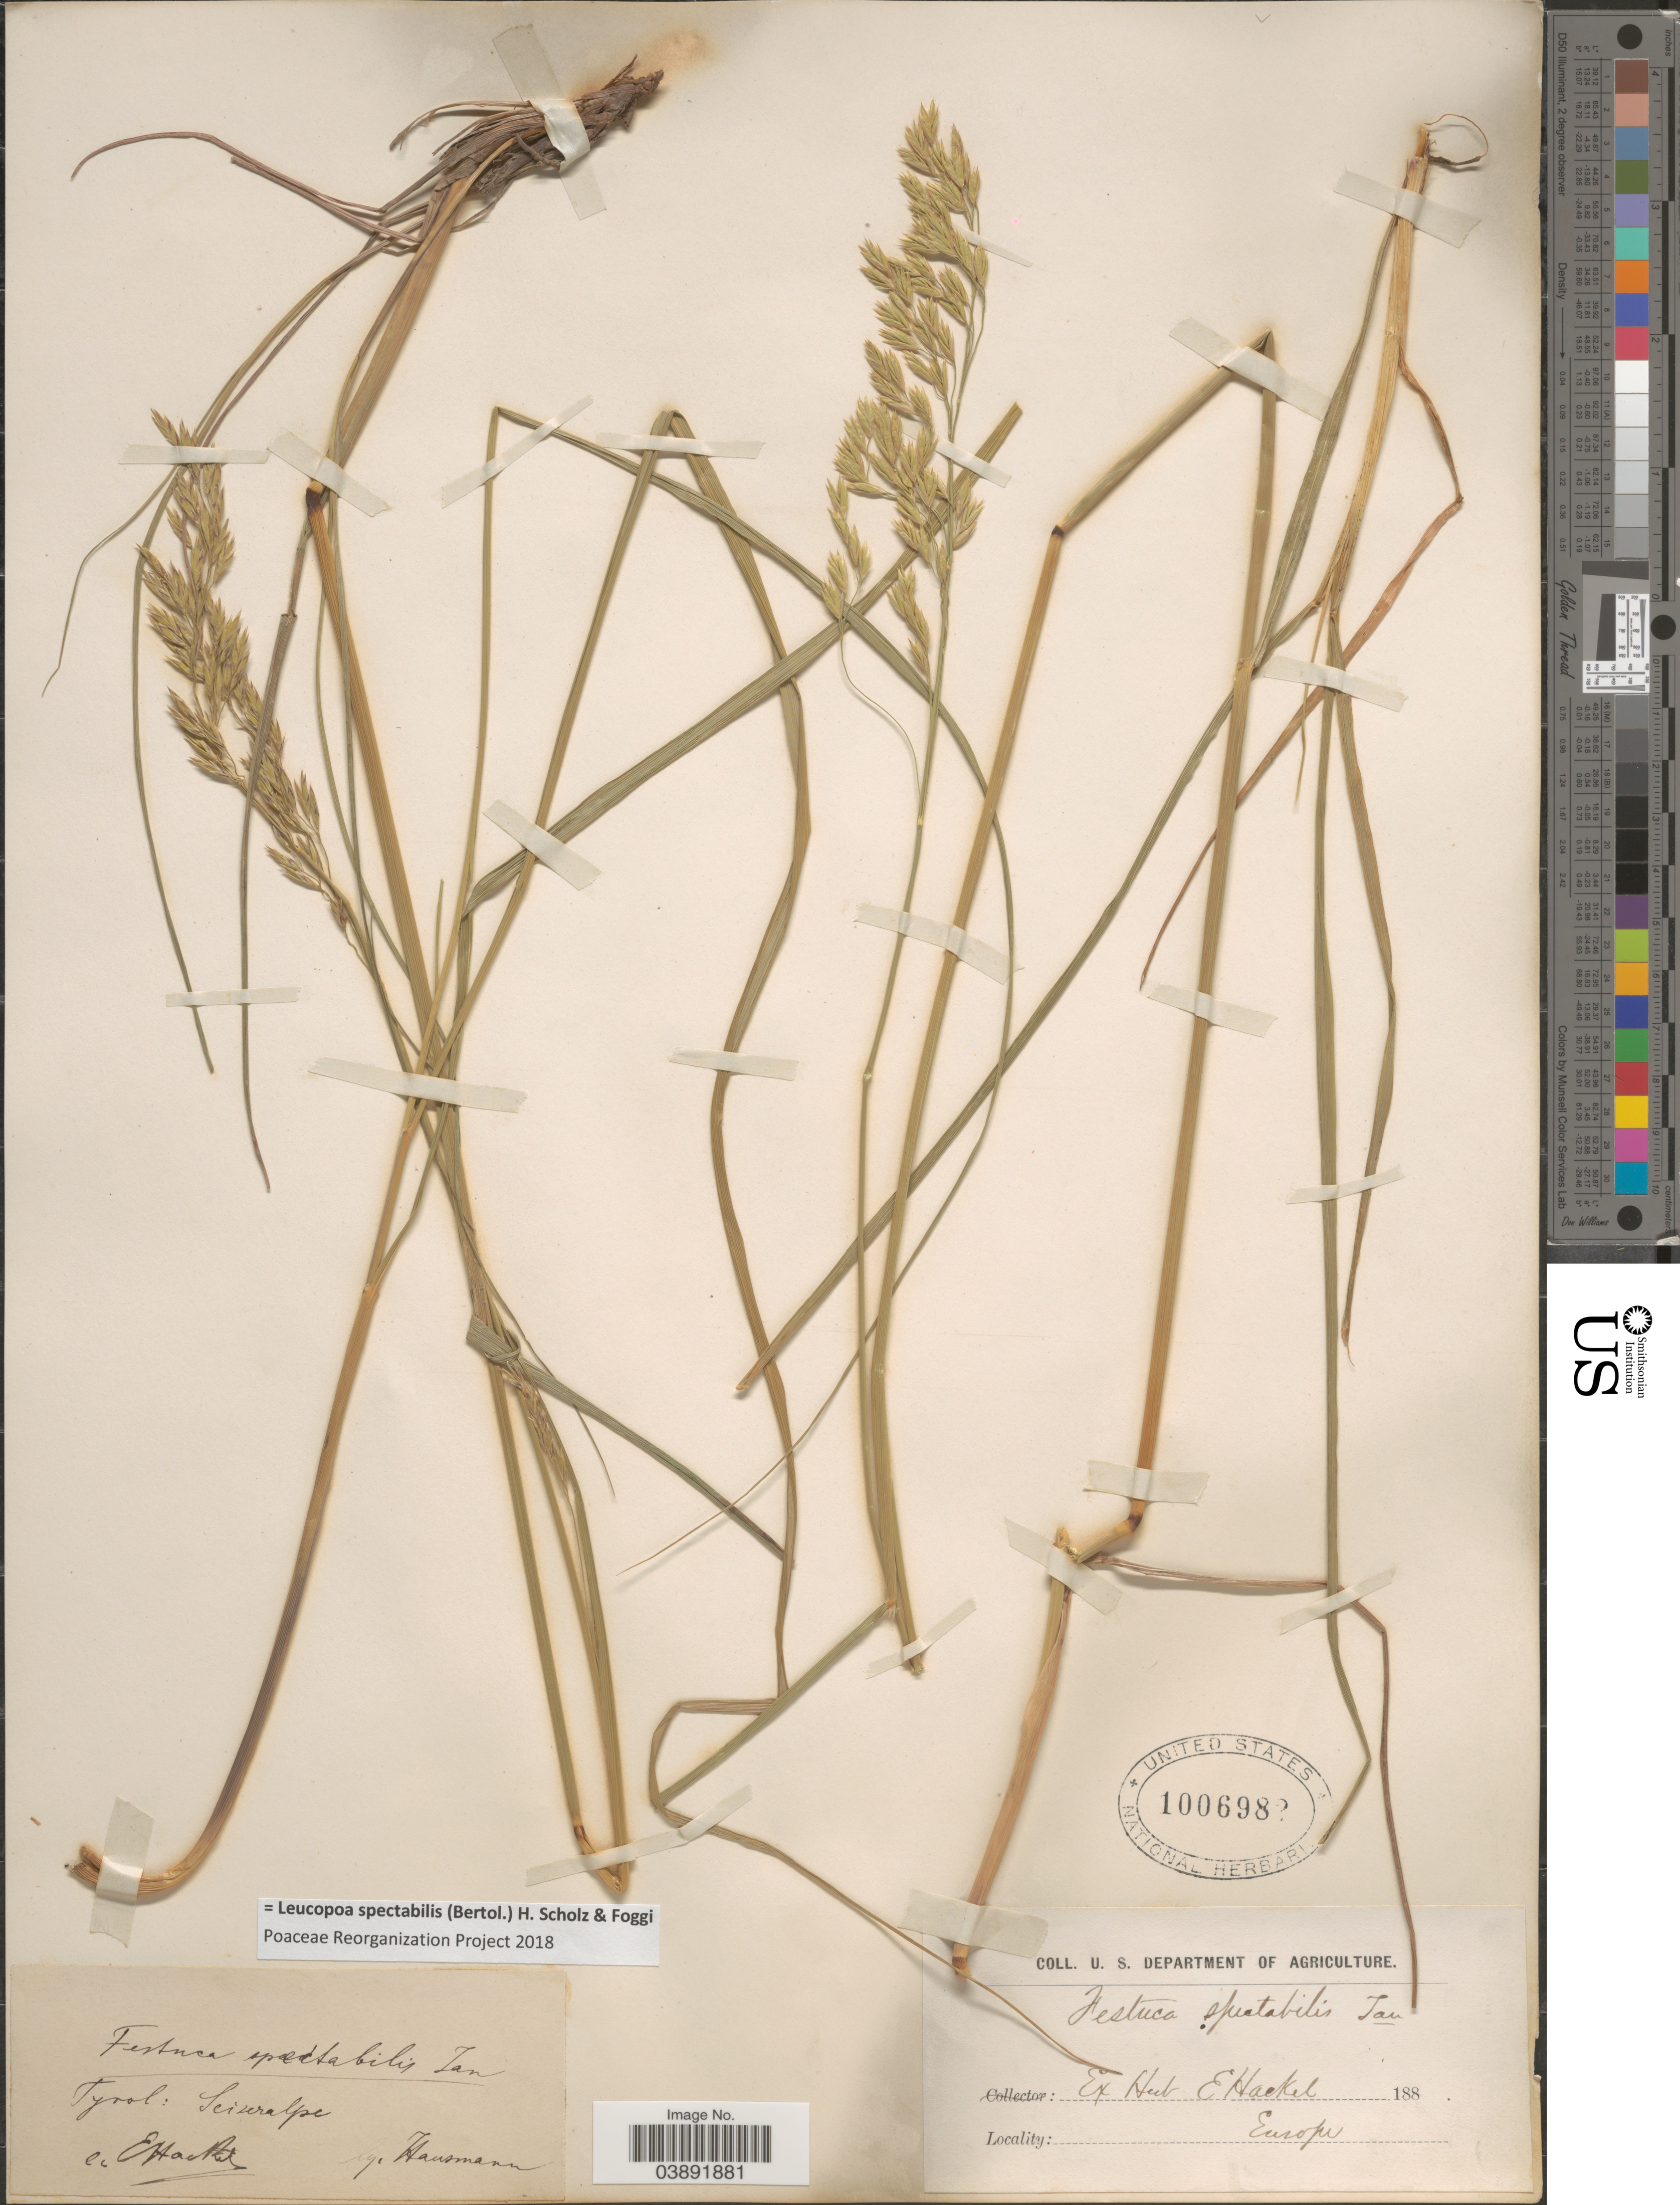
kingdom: Plantae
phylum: Tracheophyta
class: Liliopsida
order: Poales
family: Poaceae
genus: Leucopoa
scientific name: Leucopoa spectabilis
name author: (Bertol.) H. Scholz & Foggi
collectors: -. Hausmann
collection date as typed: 188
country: Italy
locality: Europe. Tyrol: Seiseralpe.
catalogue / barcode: US 1006982